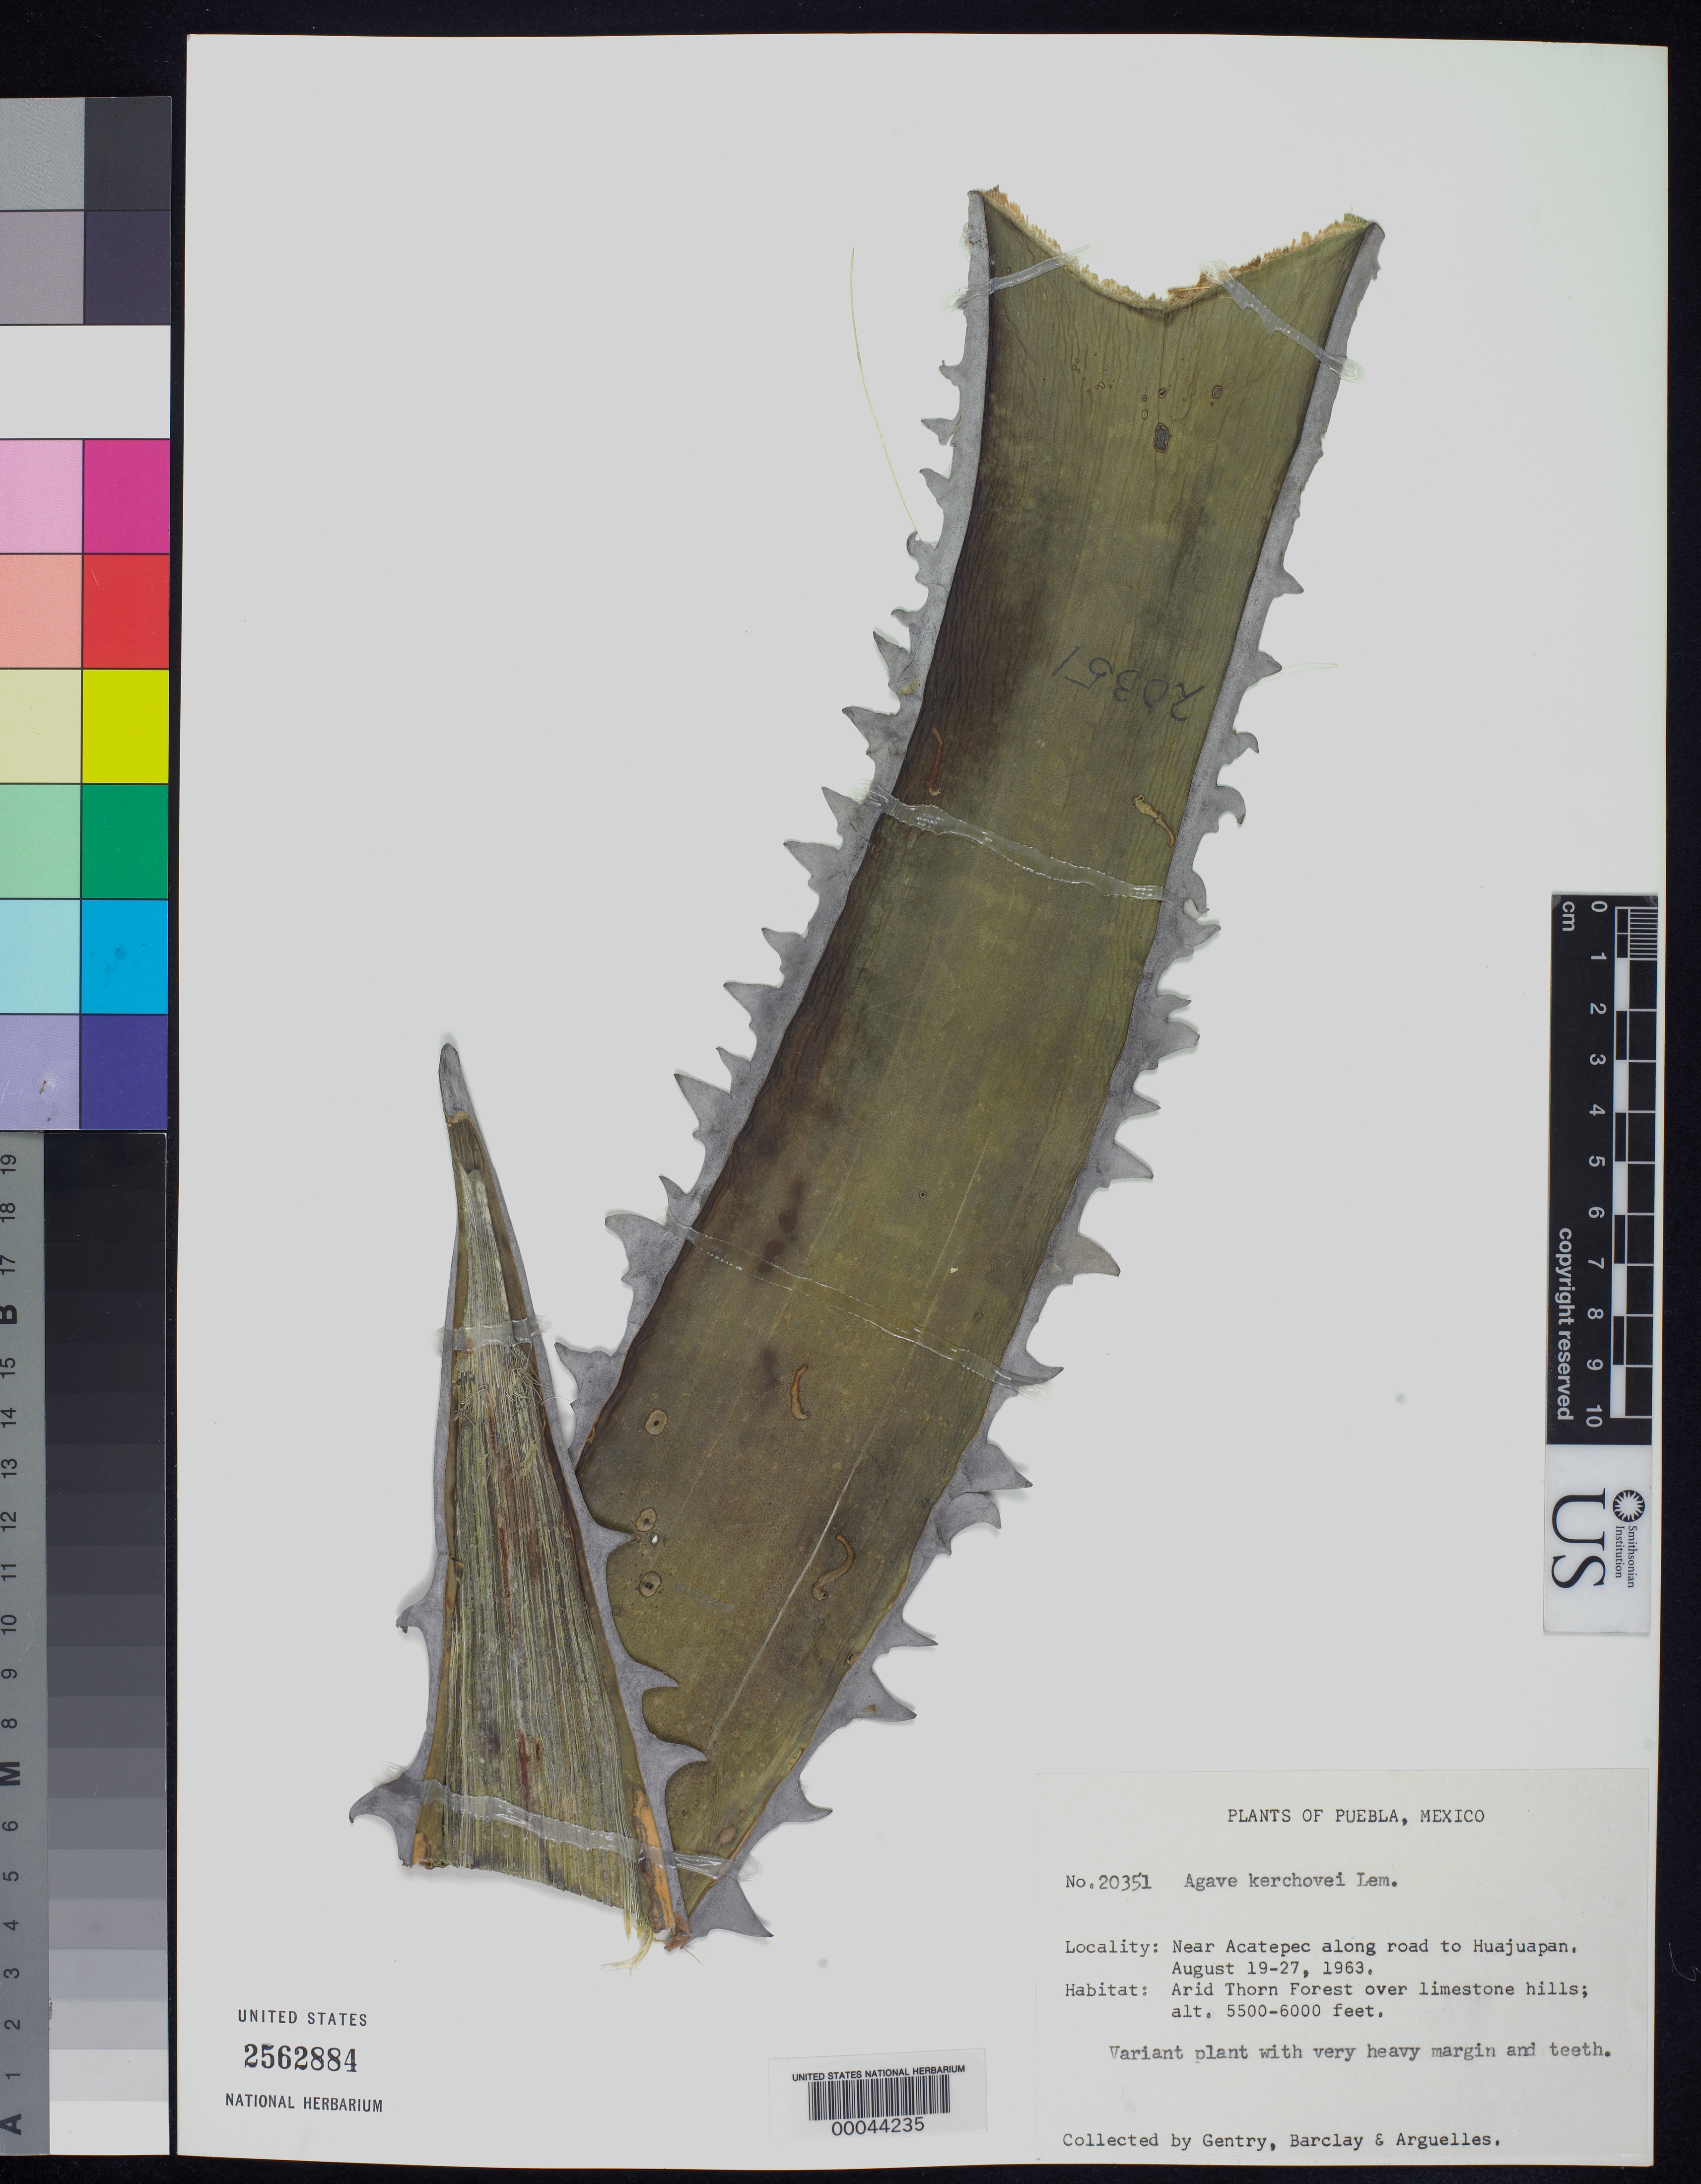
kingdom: Plantae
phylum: Tracheophyta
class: Liliopsida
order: Asparagales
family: Asparagaceae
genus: Agave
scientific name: Agave kerchovei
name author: Lem.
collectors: H. S. Gentry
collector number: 20351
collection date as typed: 19 Aug 1963 to 27 Aug 1963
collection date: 1963-08-19/1963-08-27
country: Mexico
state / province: Puebla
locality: Near acatepec along road to Huajuapan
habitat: Arid thorn forest over limestone hills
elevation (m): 1676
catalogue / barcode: US 2562884